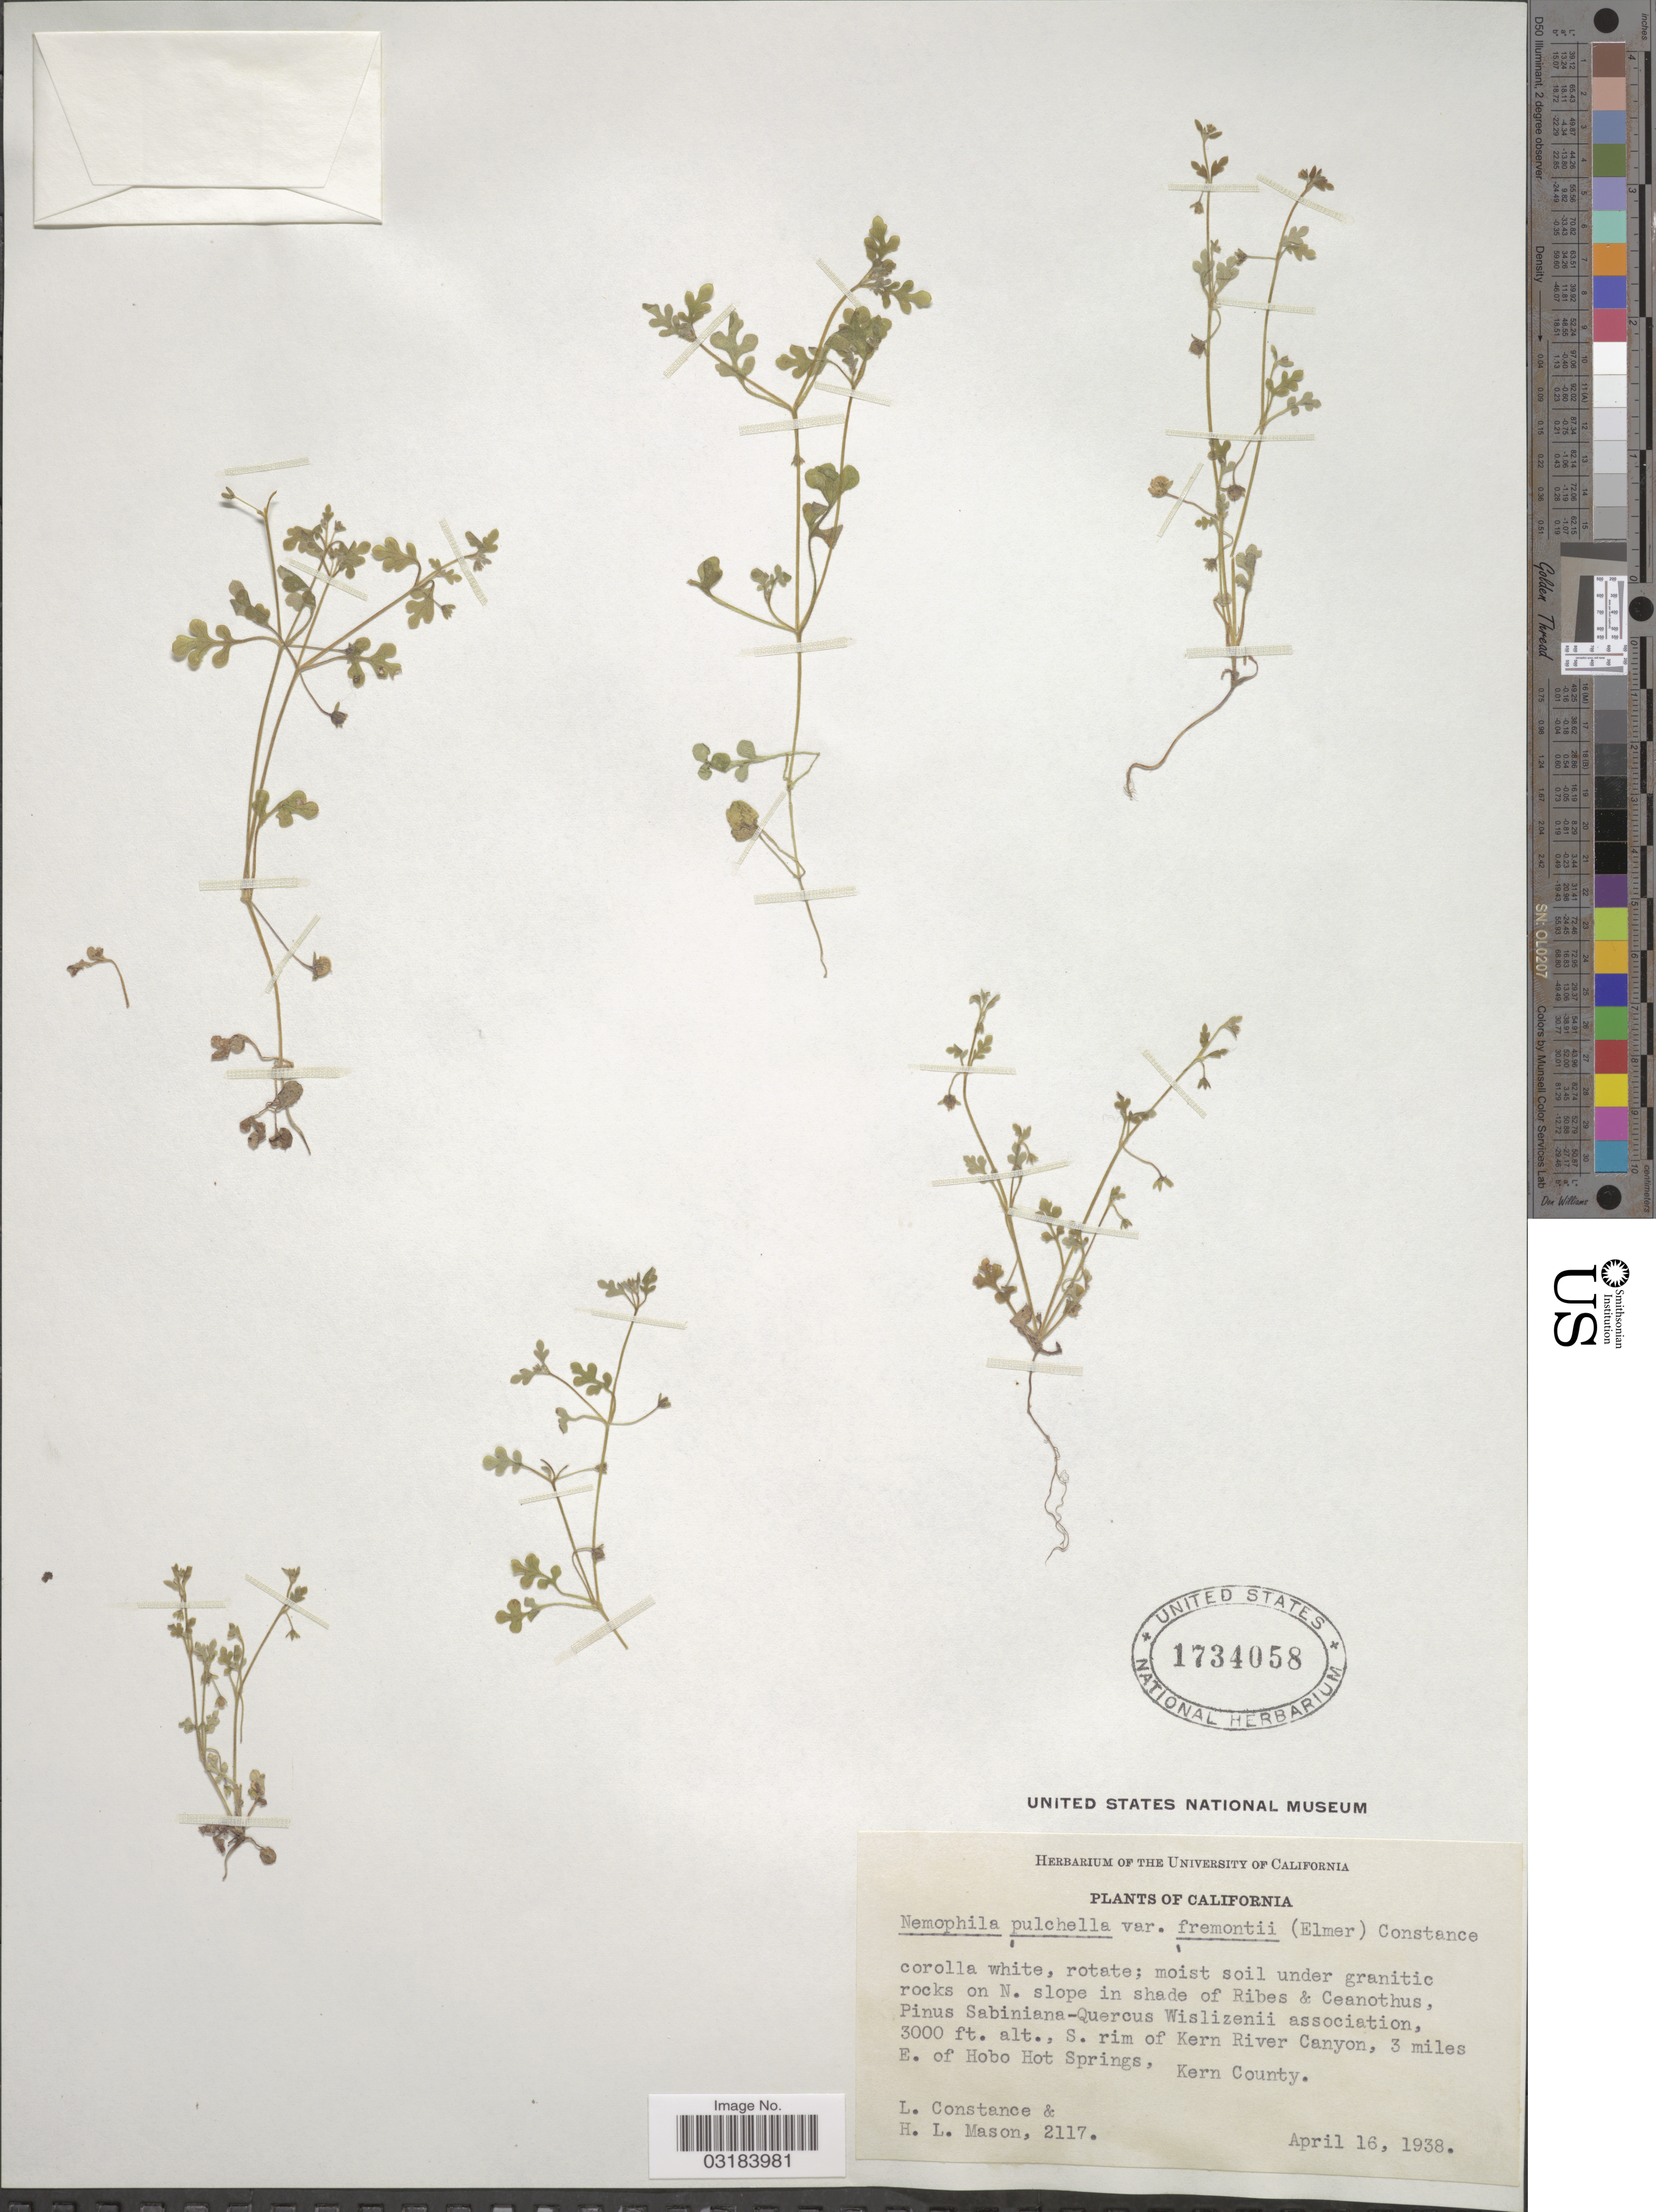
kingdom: Plantae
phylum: Tracheophyta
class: Magnoliopsida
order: Boraginales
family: Hydrophyllaceae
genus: Nemophila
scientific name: Nemophila pulchella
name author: Eastw.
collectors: L. Constance & H. L. Mason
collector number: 2117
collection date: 1938-04-16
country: United States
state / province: California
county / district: Kern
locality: S. rim of Kern River Canyon, 3 miles E. of Hobo Hot Springs, Kern County.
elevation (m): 914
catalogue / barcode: US 1734058